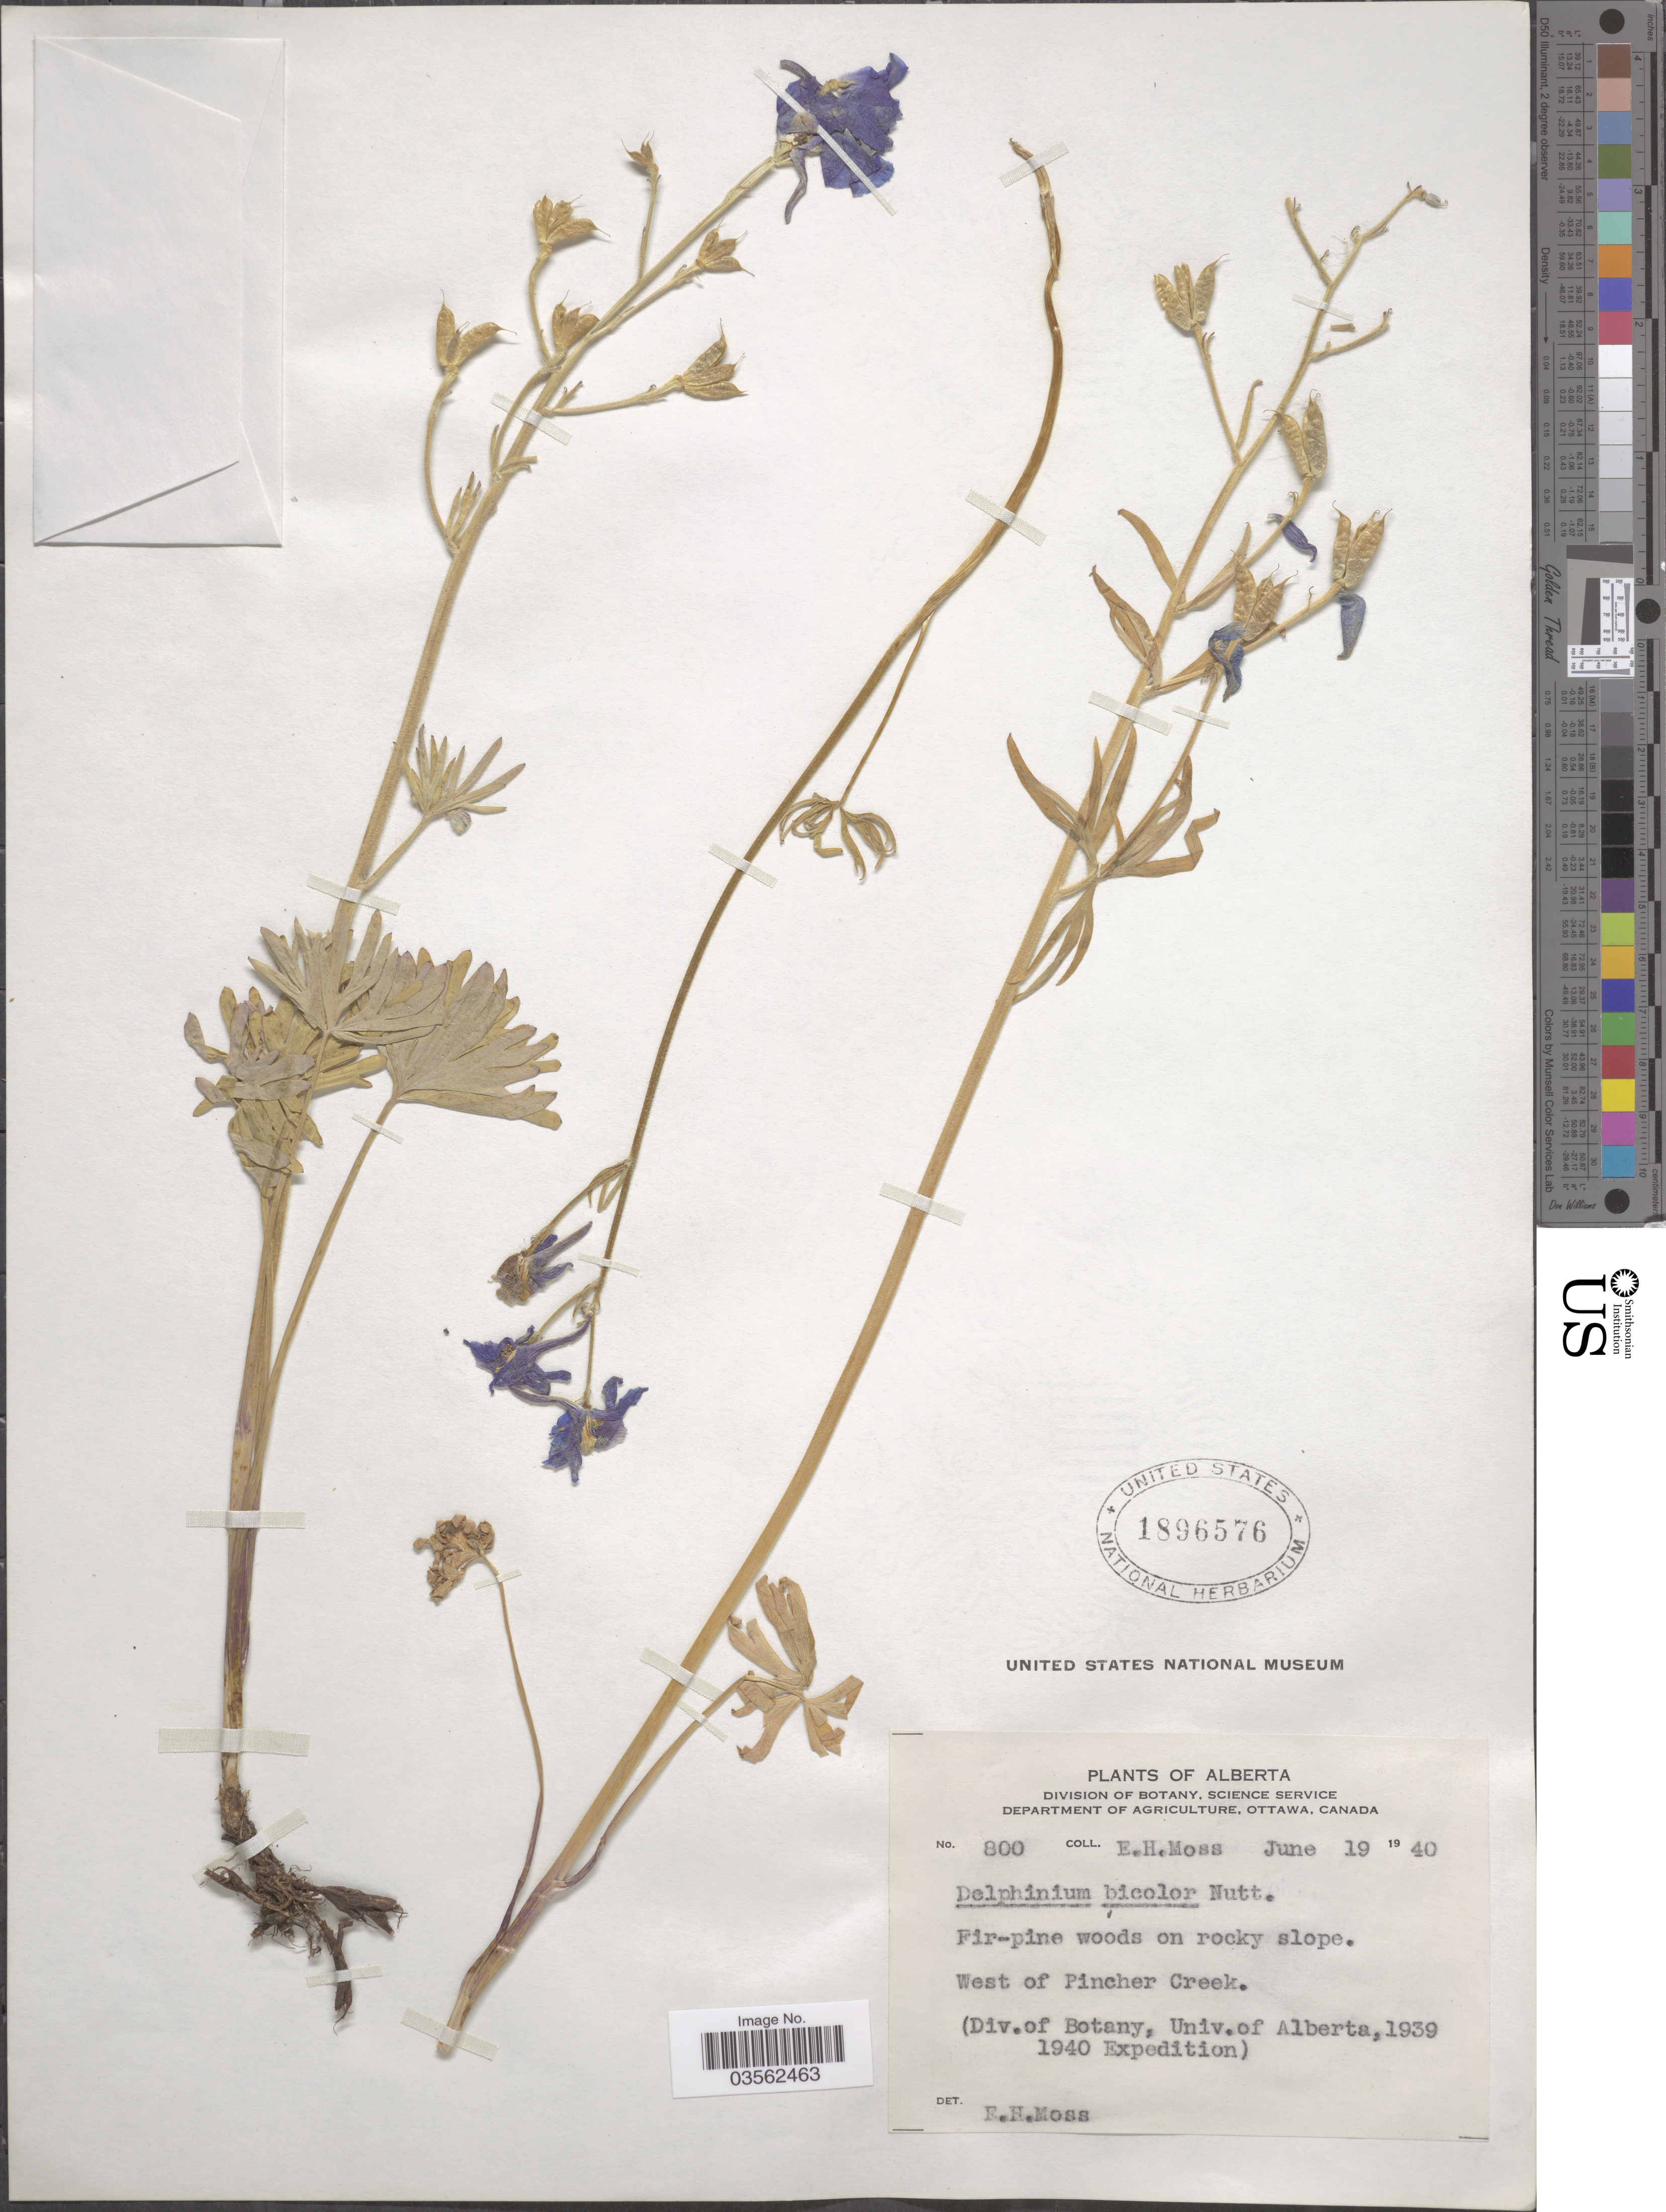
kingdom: Plantae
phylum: Tracheophyta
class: Magnoliopsida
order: Ranunculales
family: Ranunculaceae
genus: Delphinium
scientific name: Delphinium bicolor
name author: Nutt.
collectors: E. Moss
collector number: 800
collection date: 1940-06-19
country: Canada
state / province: Alberta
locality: West of Pincher Creek.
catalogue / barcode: US 1896576